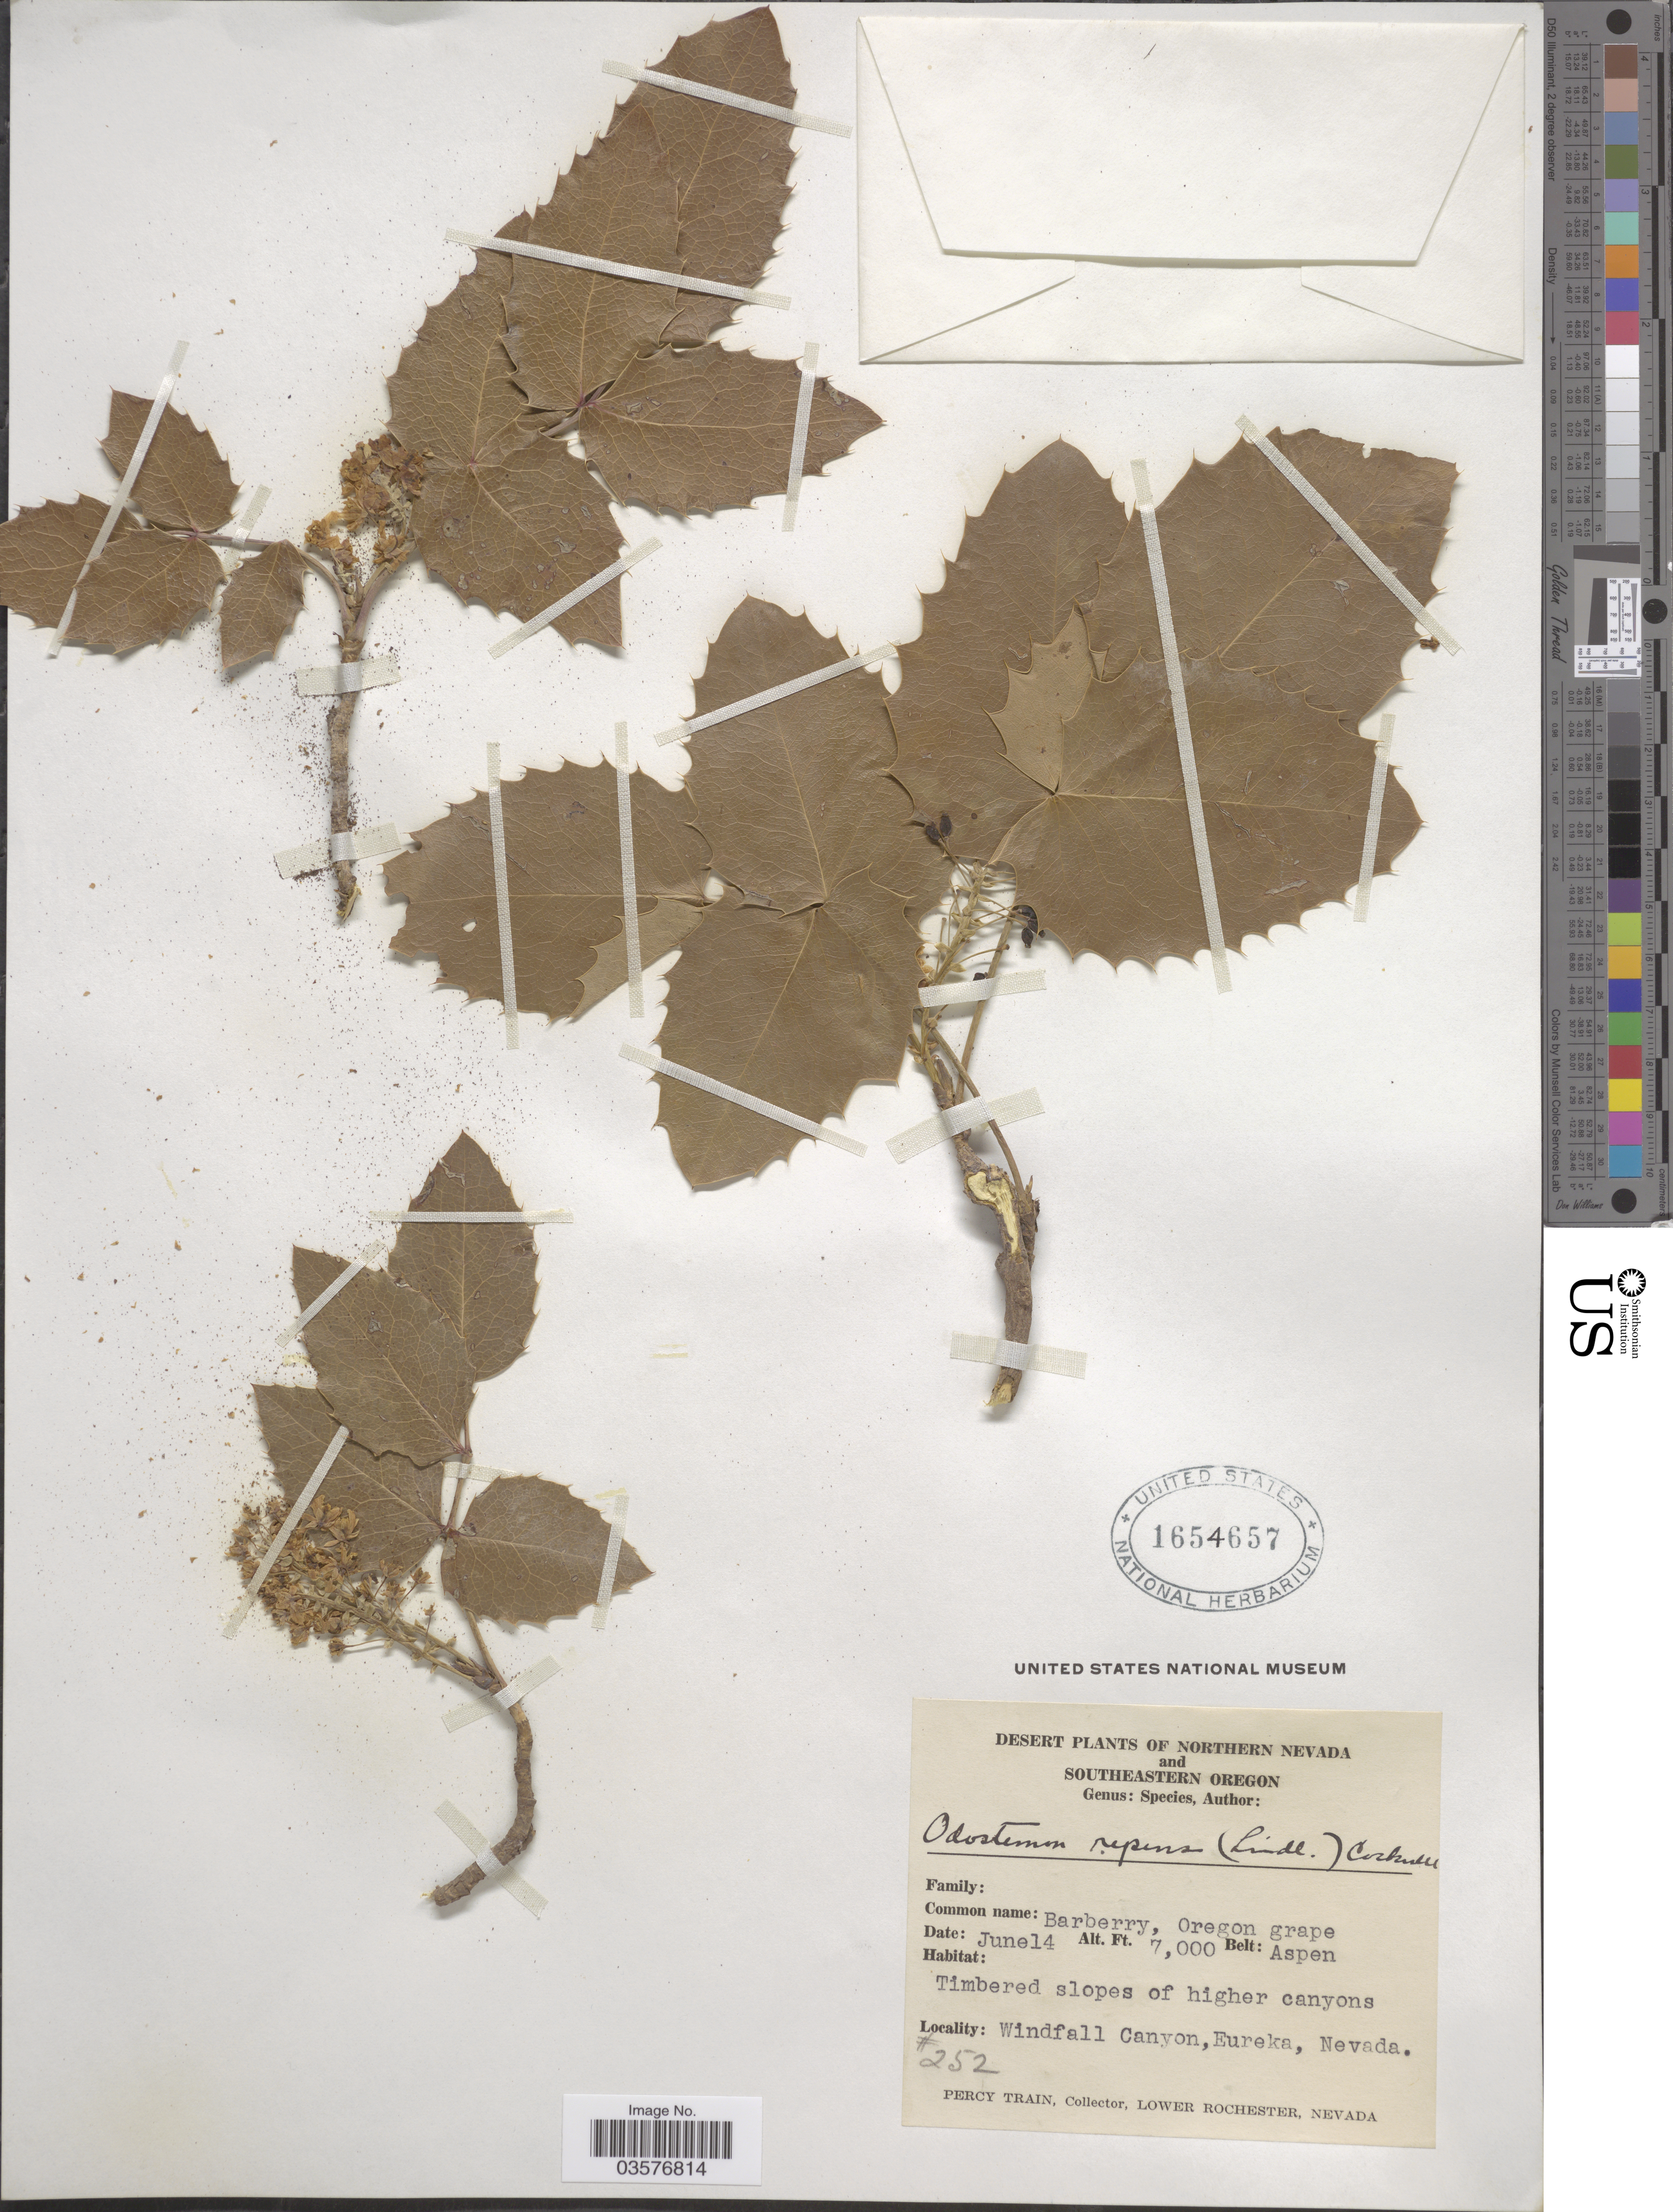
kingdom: Plantae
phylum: Tracheophyta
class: Magnoliopsida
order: Ranunculales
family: Berberidaceae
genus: Mahonia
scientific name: Mahonia repens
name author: (Lindl.) G. Don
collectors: P. Train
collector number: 252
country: United States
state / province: Nevada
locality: Windfall Canyon, Eureka.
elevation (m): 2134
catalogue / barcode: US 1654657